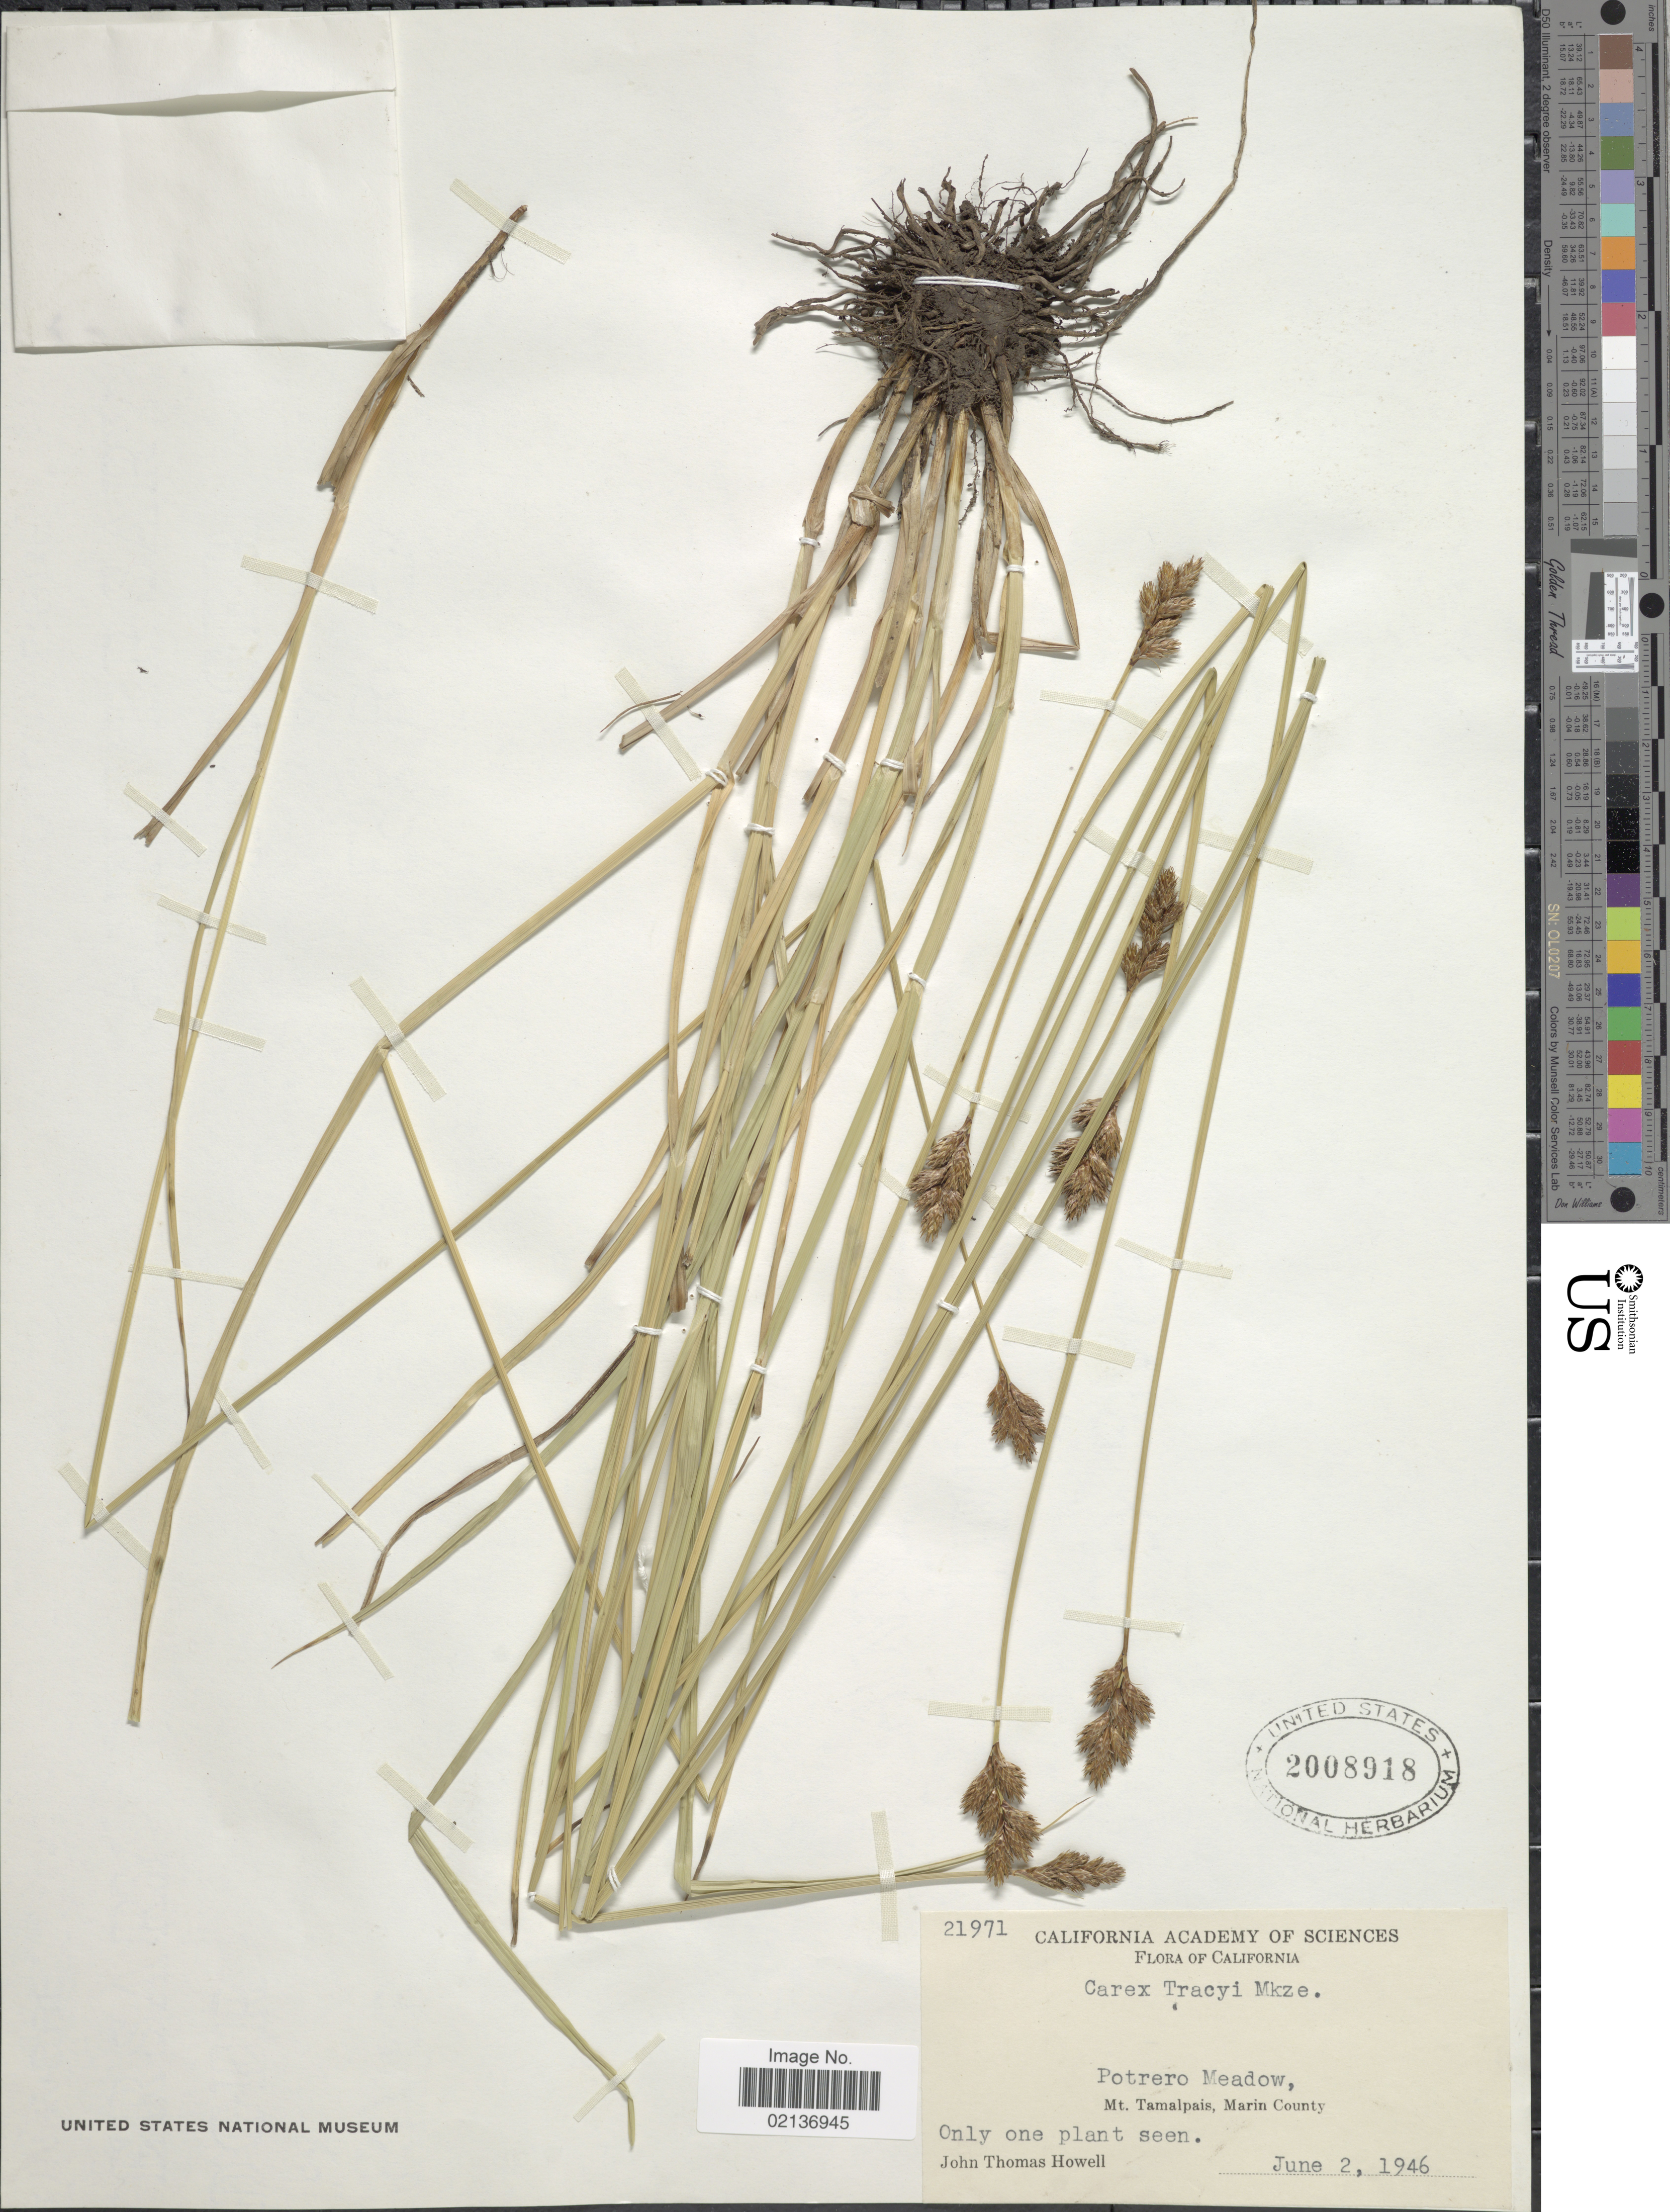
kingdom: Plantae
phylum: Tracheophyta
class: Liliopsida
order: Poales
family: Cyperaceae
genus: Carex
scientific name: Carex tracyi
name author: Mack.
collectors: J. T. Howell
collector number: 21971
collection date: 1946-06-02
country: United States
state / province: California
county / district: Marin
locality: Potrero Meadow, Mt. Tamalpais, Marin County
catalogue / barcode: US 2008918